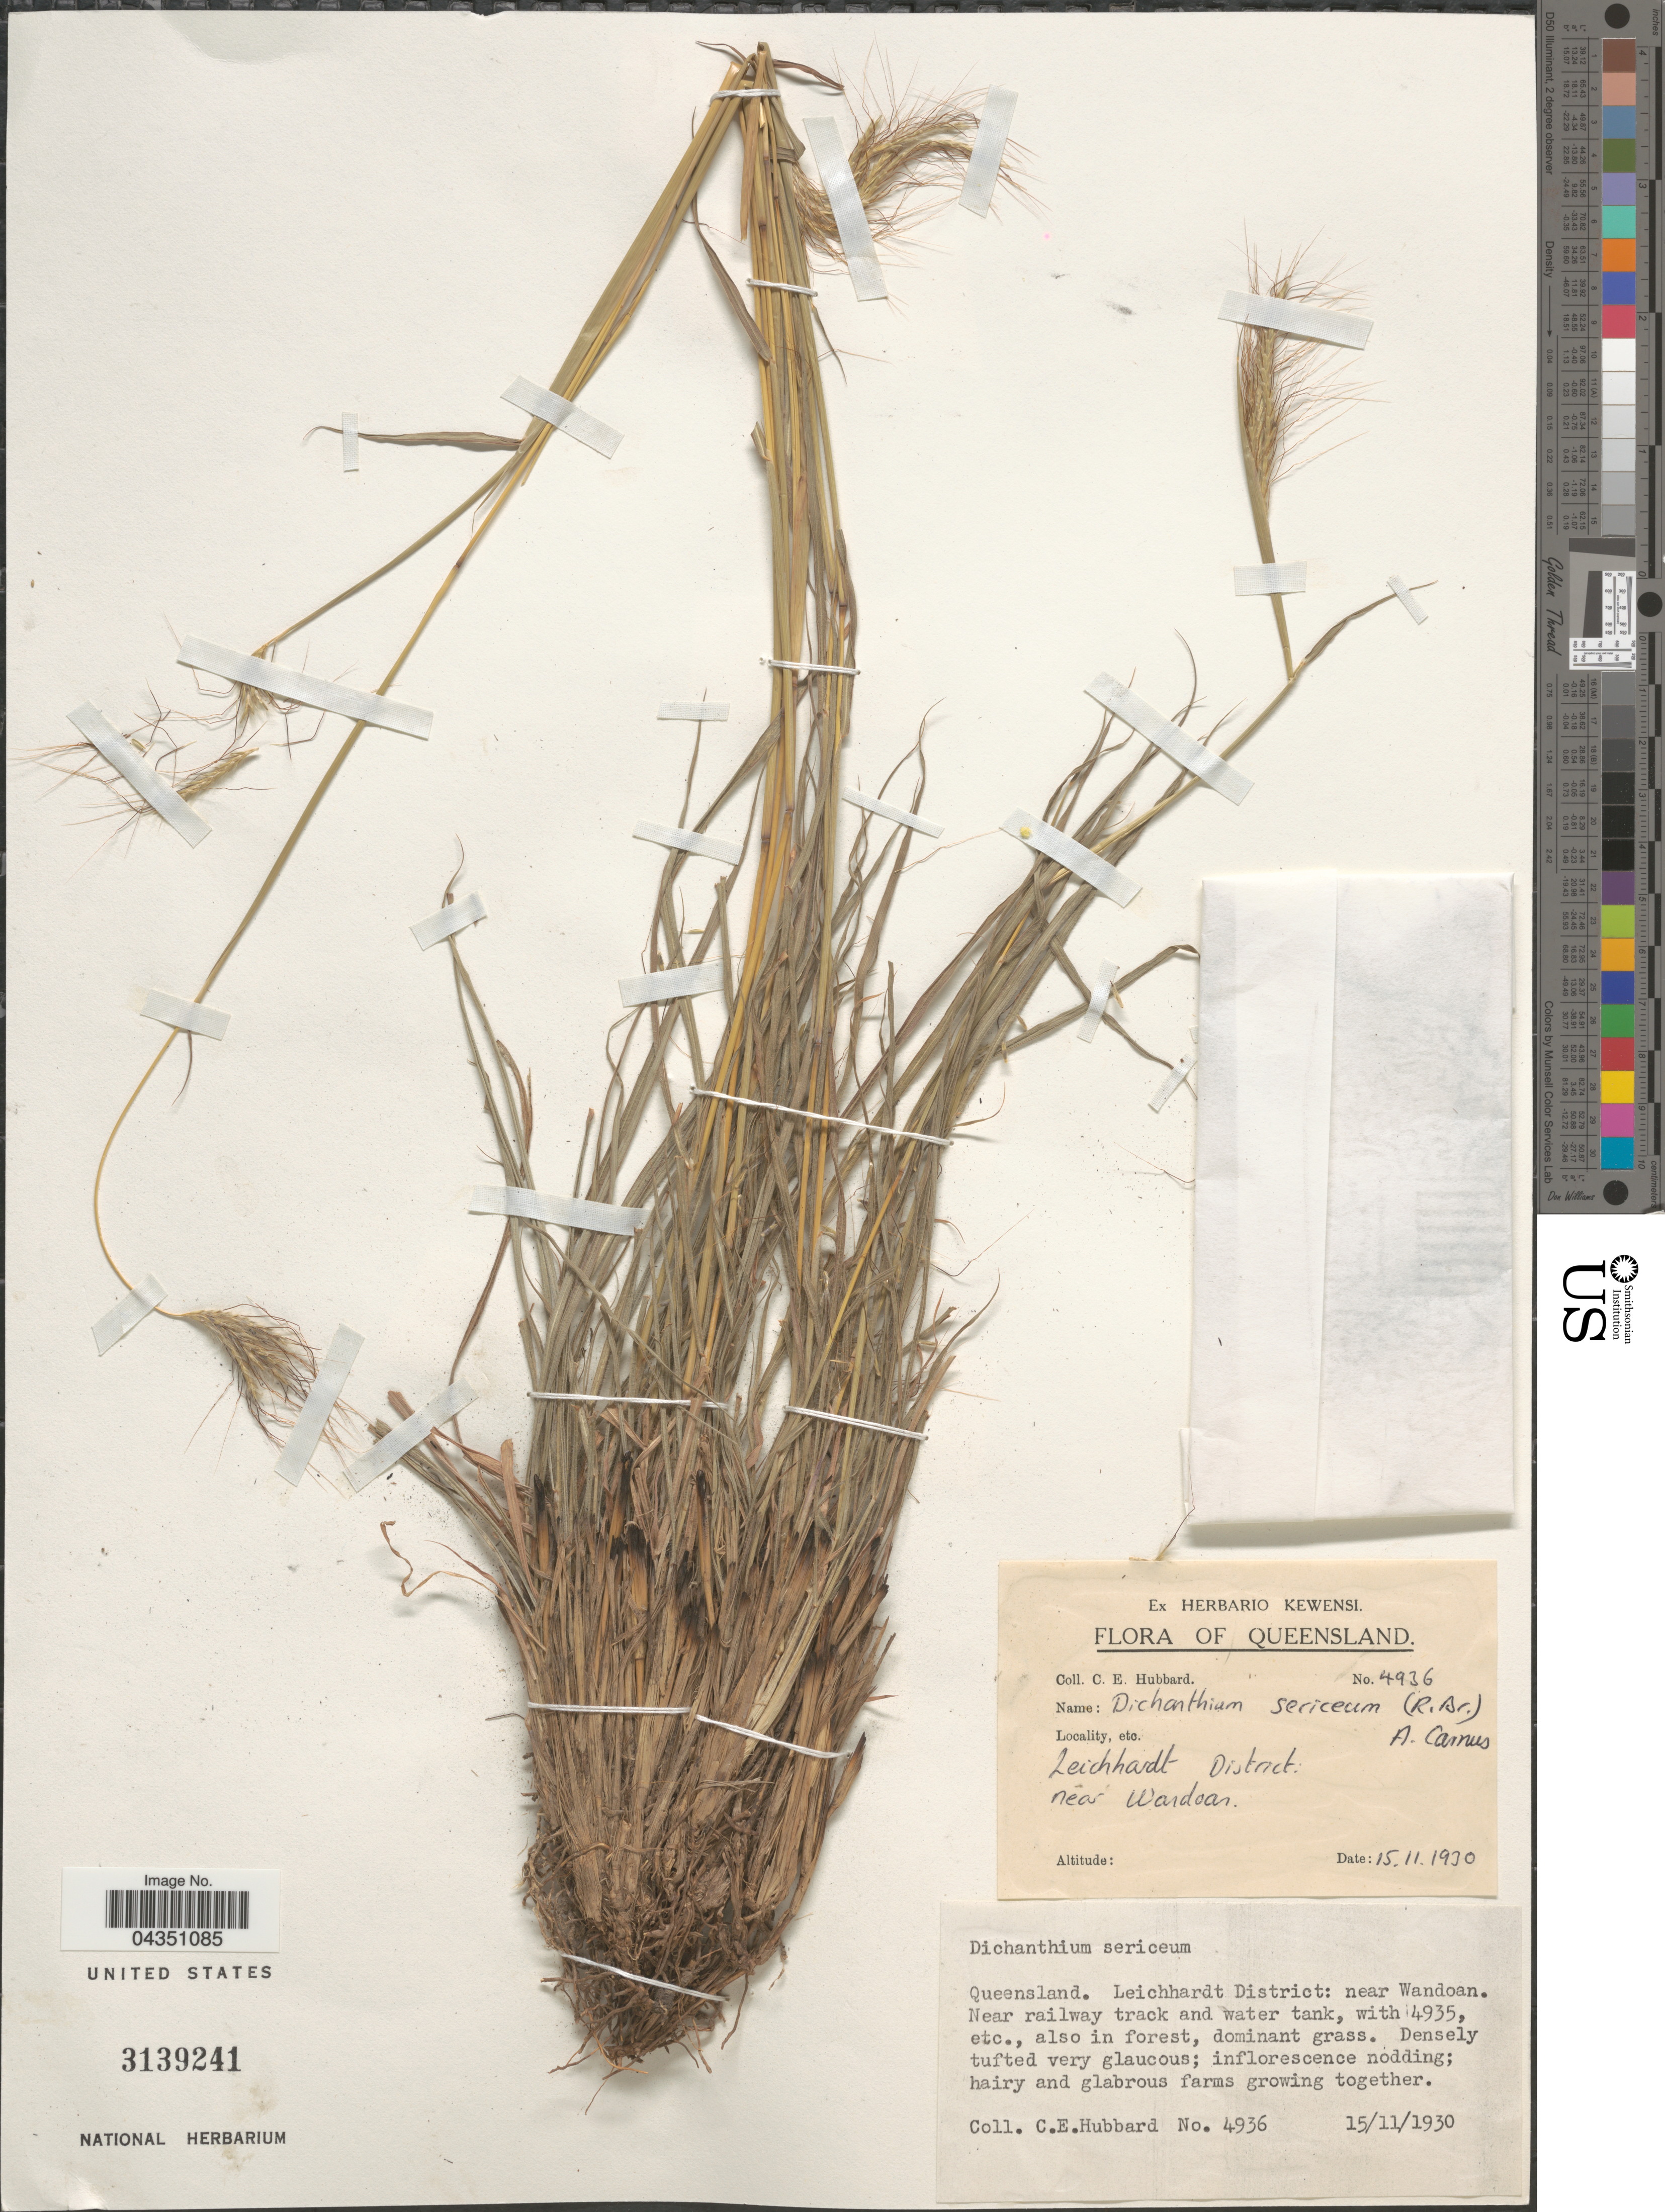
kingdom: Plantae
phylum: Tracheophyta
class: Liliopsida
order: Poales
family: Poaceae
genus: Dichanthium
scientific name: Dichanthium sericeum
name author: (R. Br.) A. Camus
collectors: C. E. Hubbard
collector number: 4936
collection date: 1930-11-15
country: Australia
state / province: Queensland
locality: Leichhardt District: near Wandoan.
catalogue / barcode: US 3139241